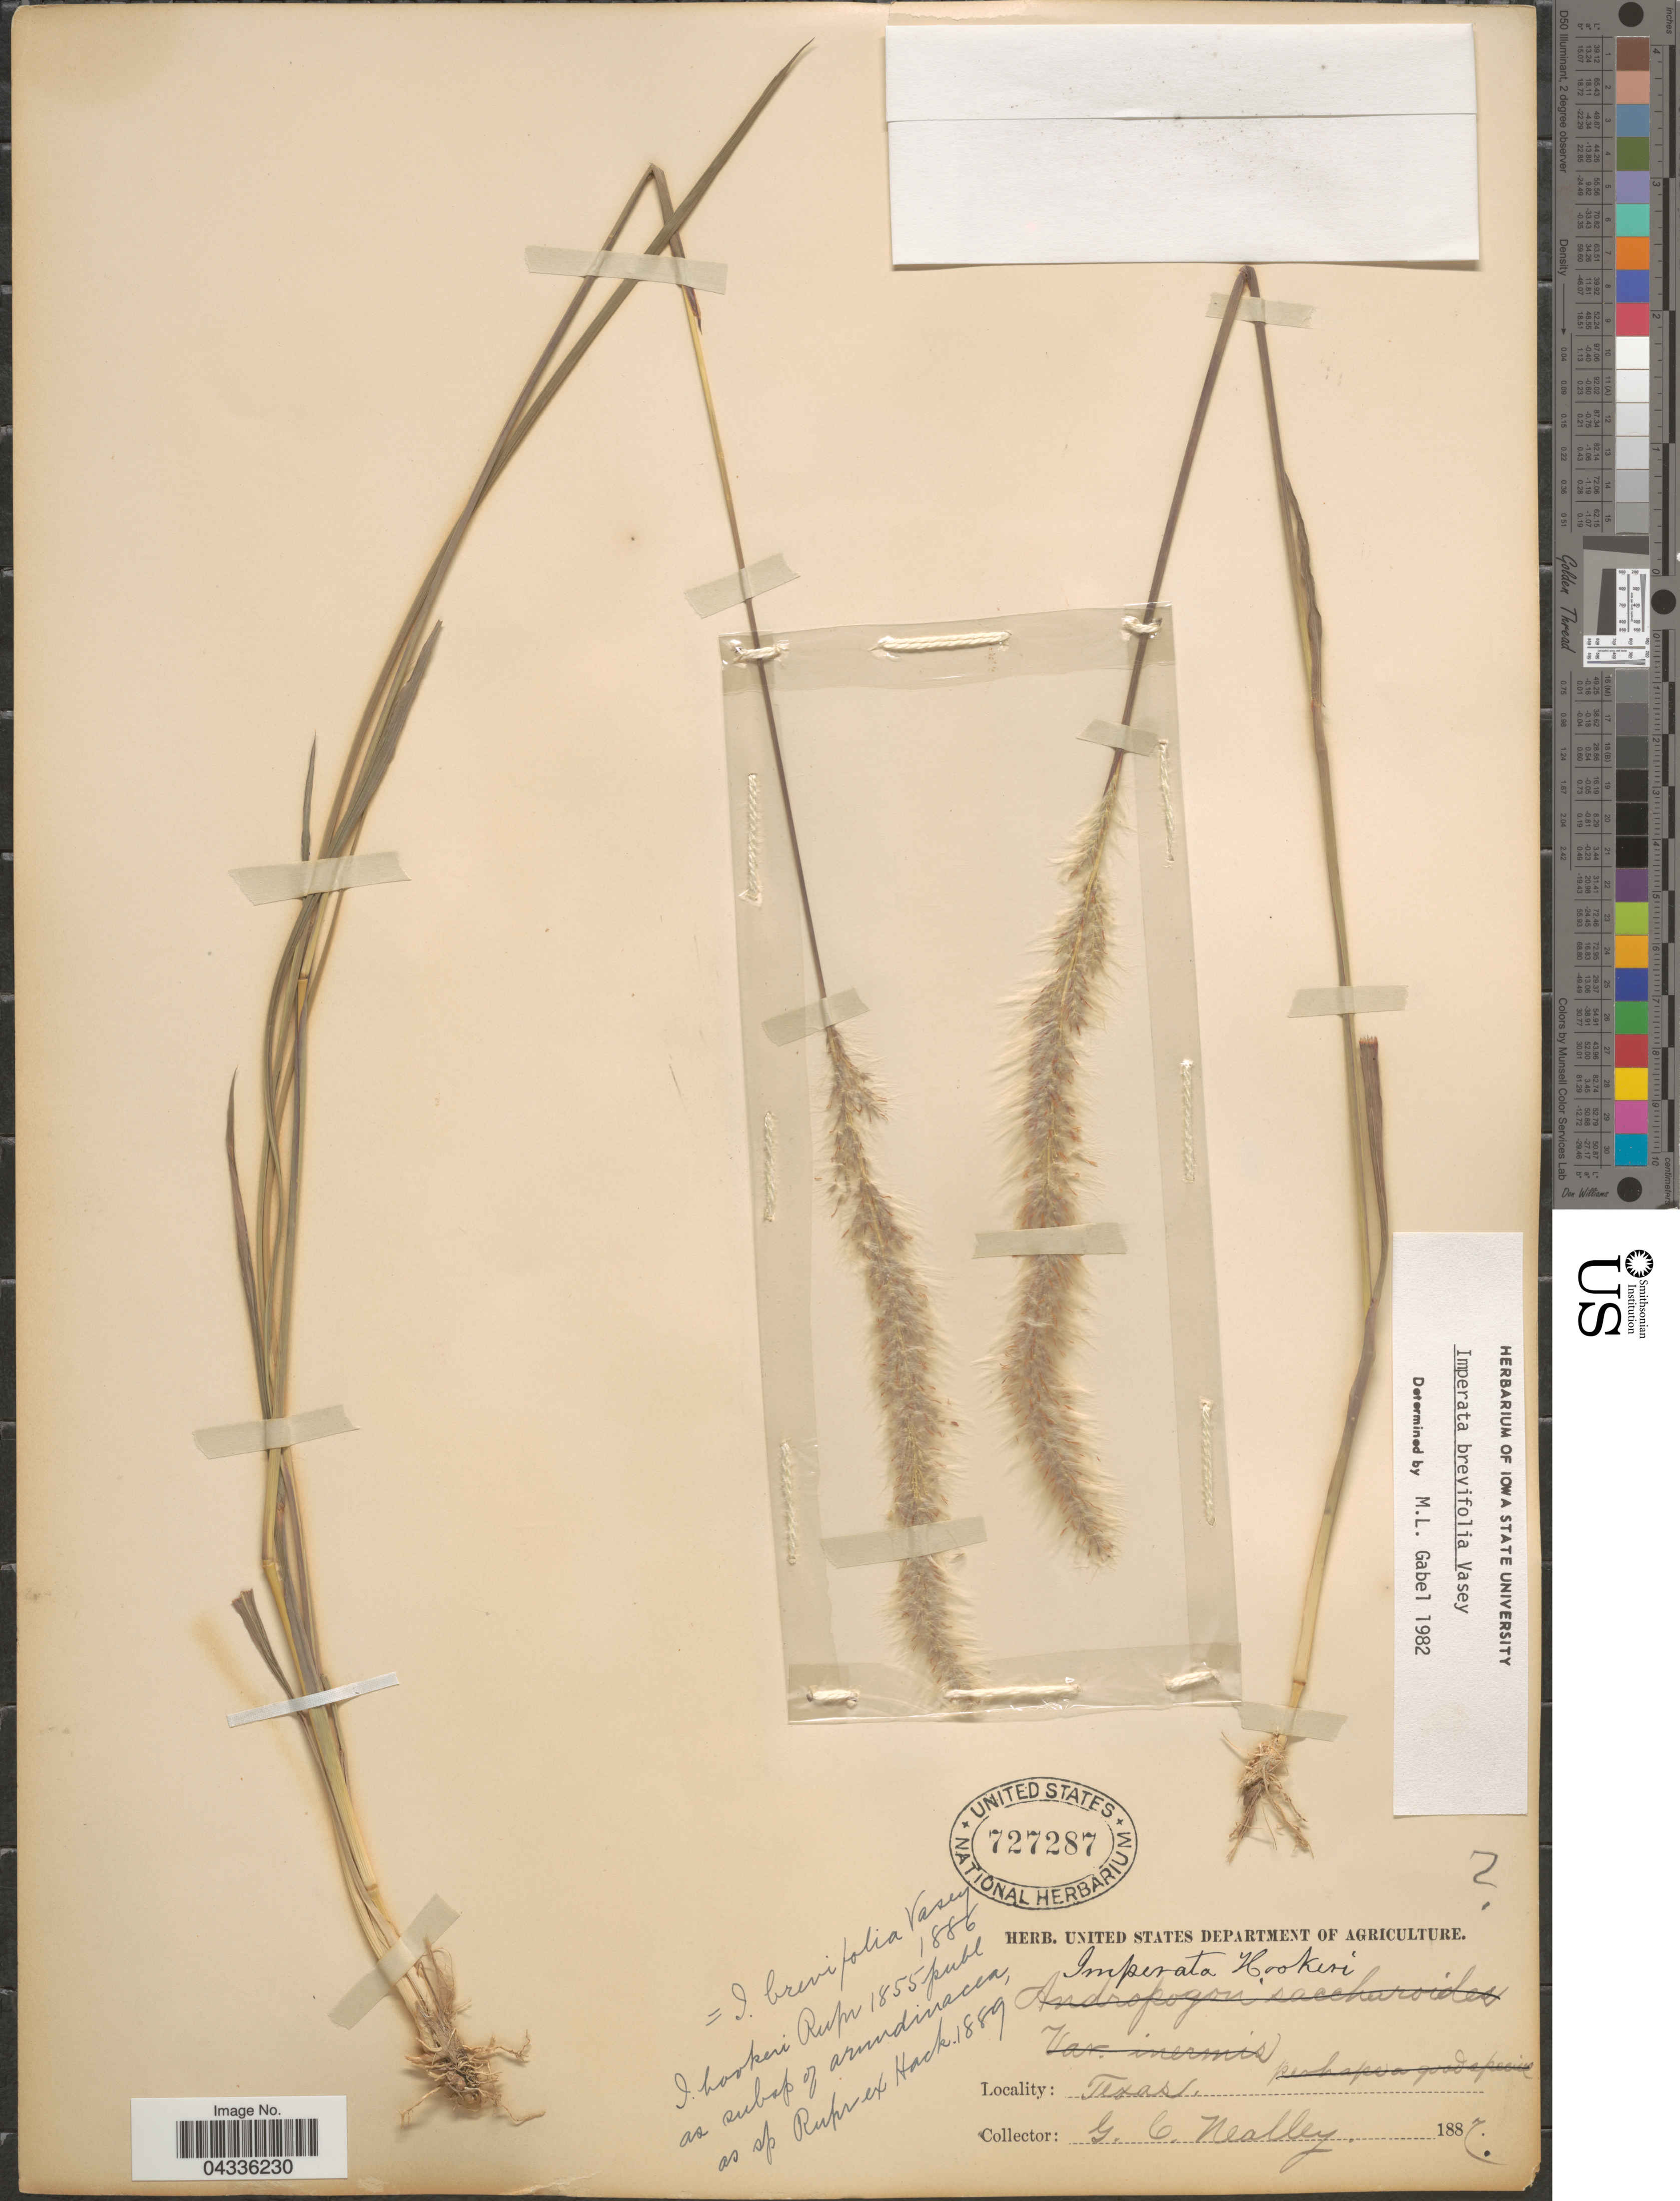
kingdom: Plantae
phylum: Tracheophyta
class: Liliopsida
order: Poales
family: Poaceae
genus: Imperata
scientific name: Imperata brevifolia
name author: Vasey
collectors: G. C. Nealley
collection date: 1887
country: United States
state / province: Texas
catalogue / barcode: US 727287